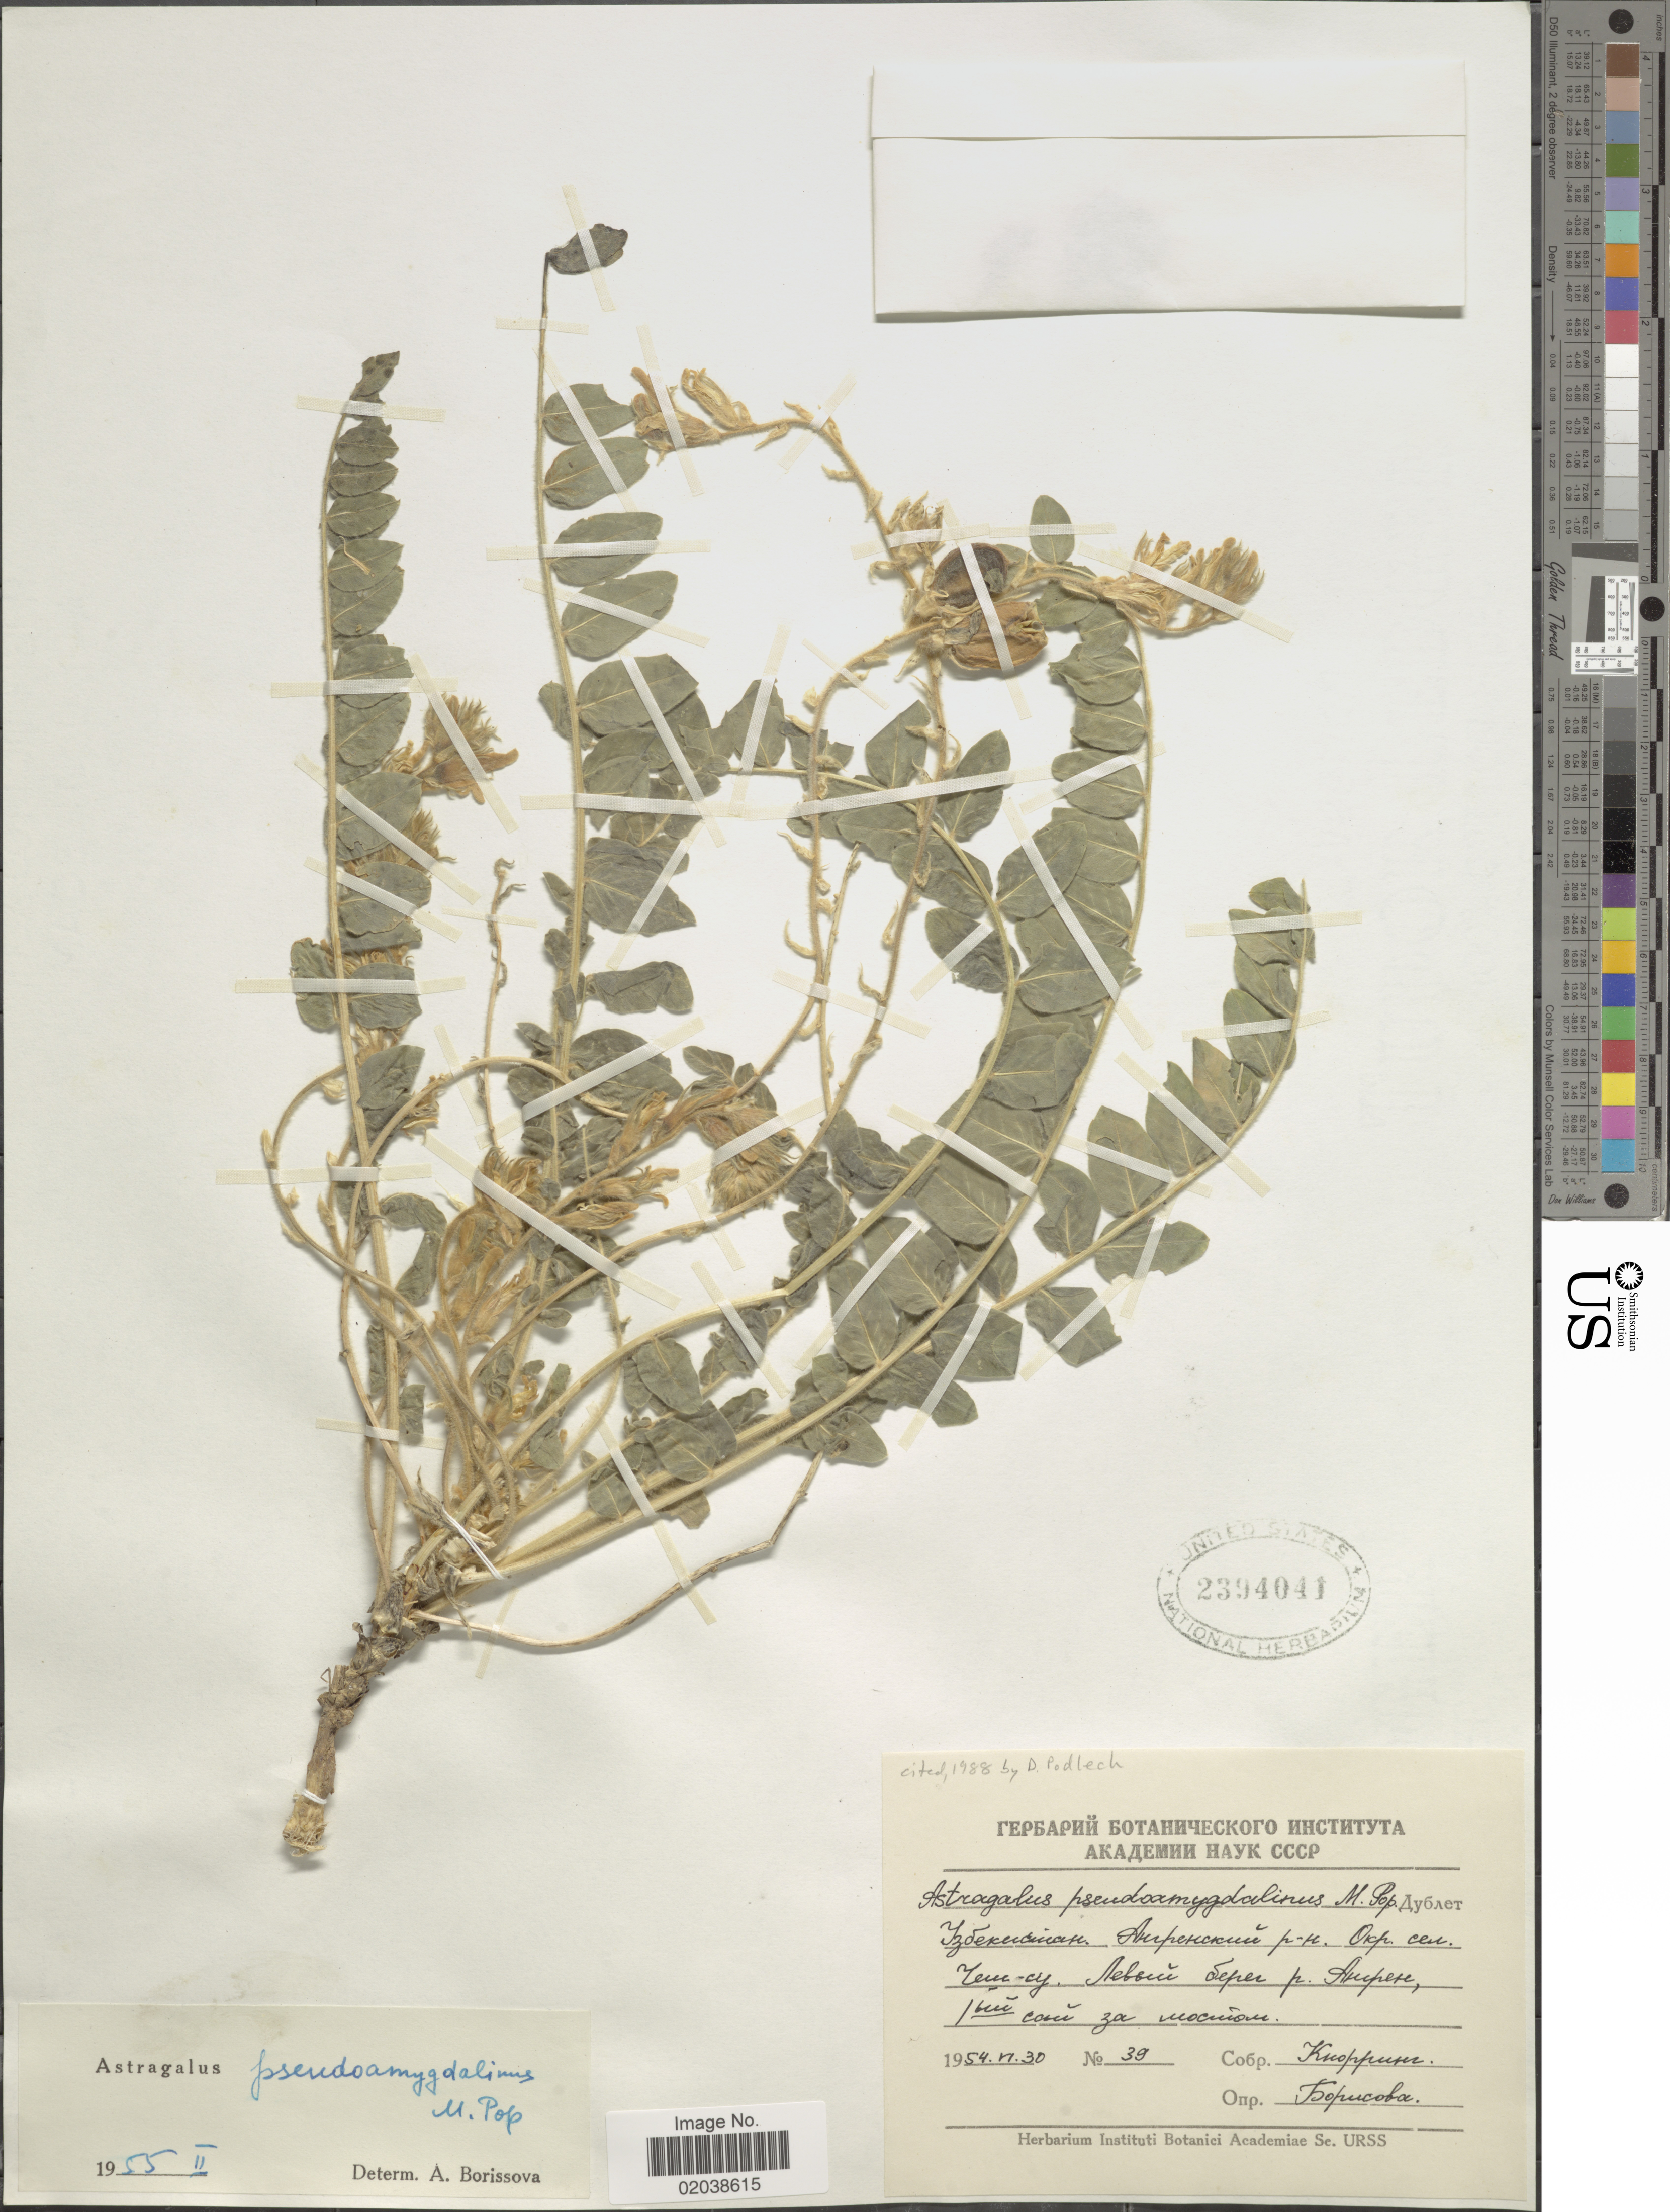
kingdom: Plantae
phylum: Tracheophyta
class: Magnoliopsida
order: Fabales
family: Fabaceae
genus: Astragalus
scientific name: Astragalus pseudoamygdalinus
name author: Popov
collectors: O. Knorring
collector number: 39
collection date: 1954-06-30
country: Uzbekistan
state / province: Toshkent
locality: Angren District, Left shore of River Angren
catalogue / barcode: US 2394041